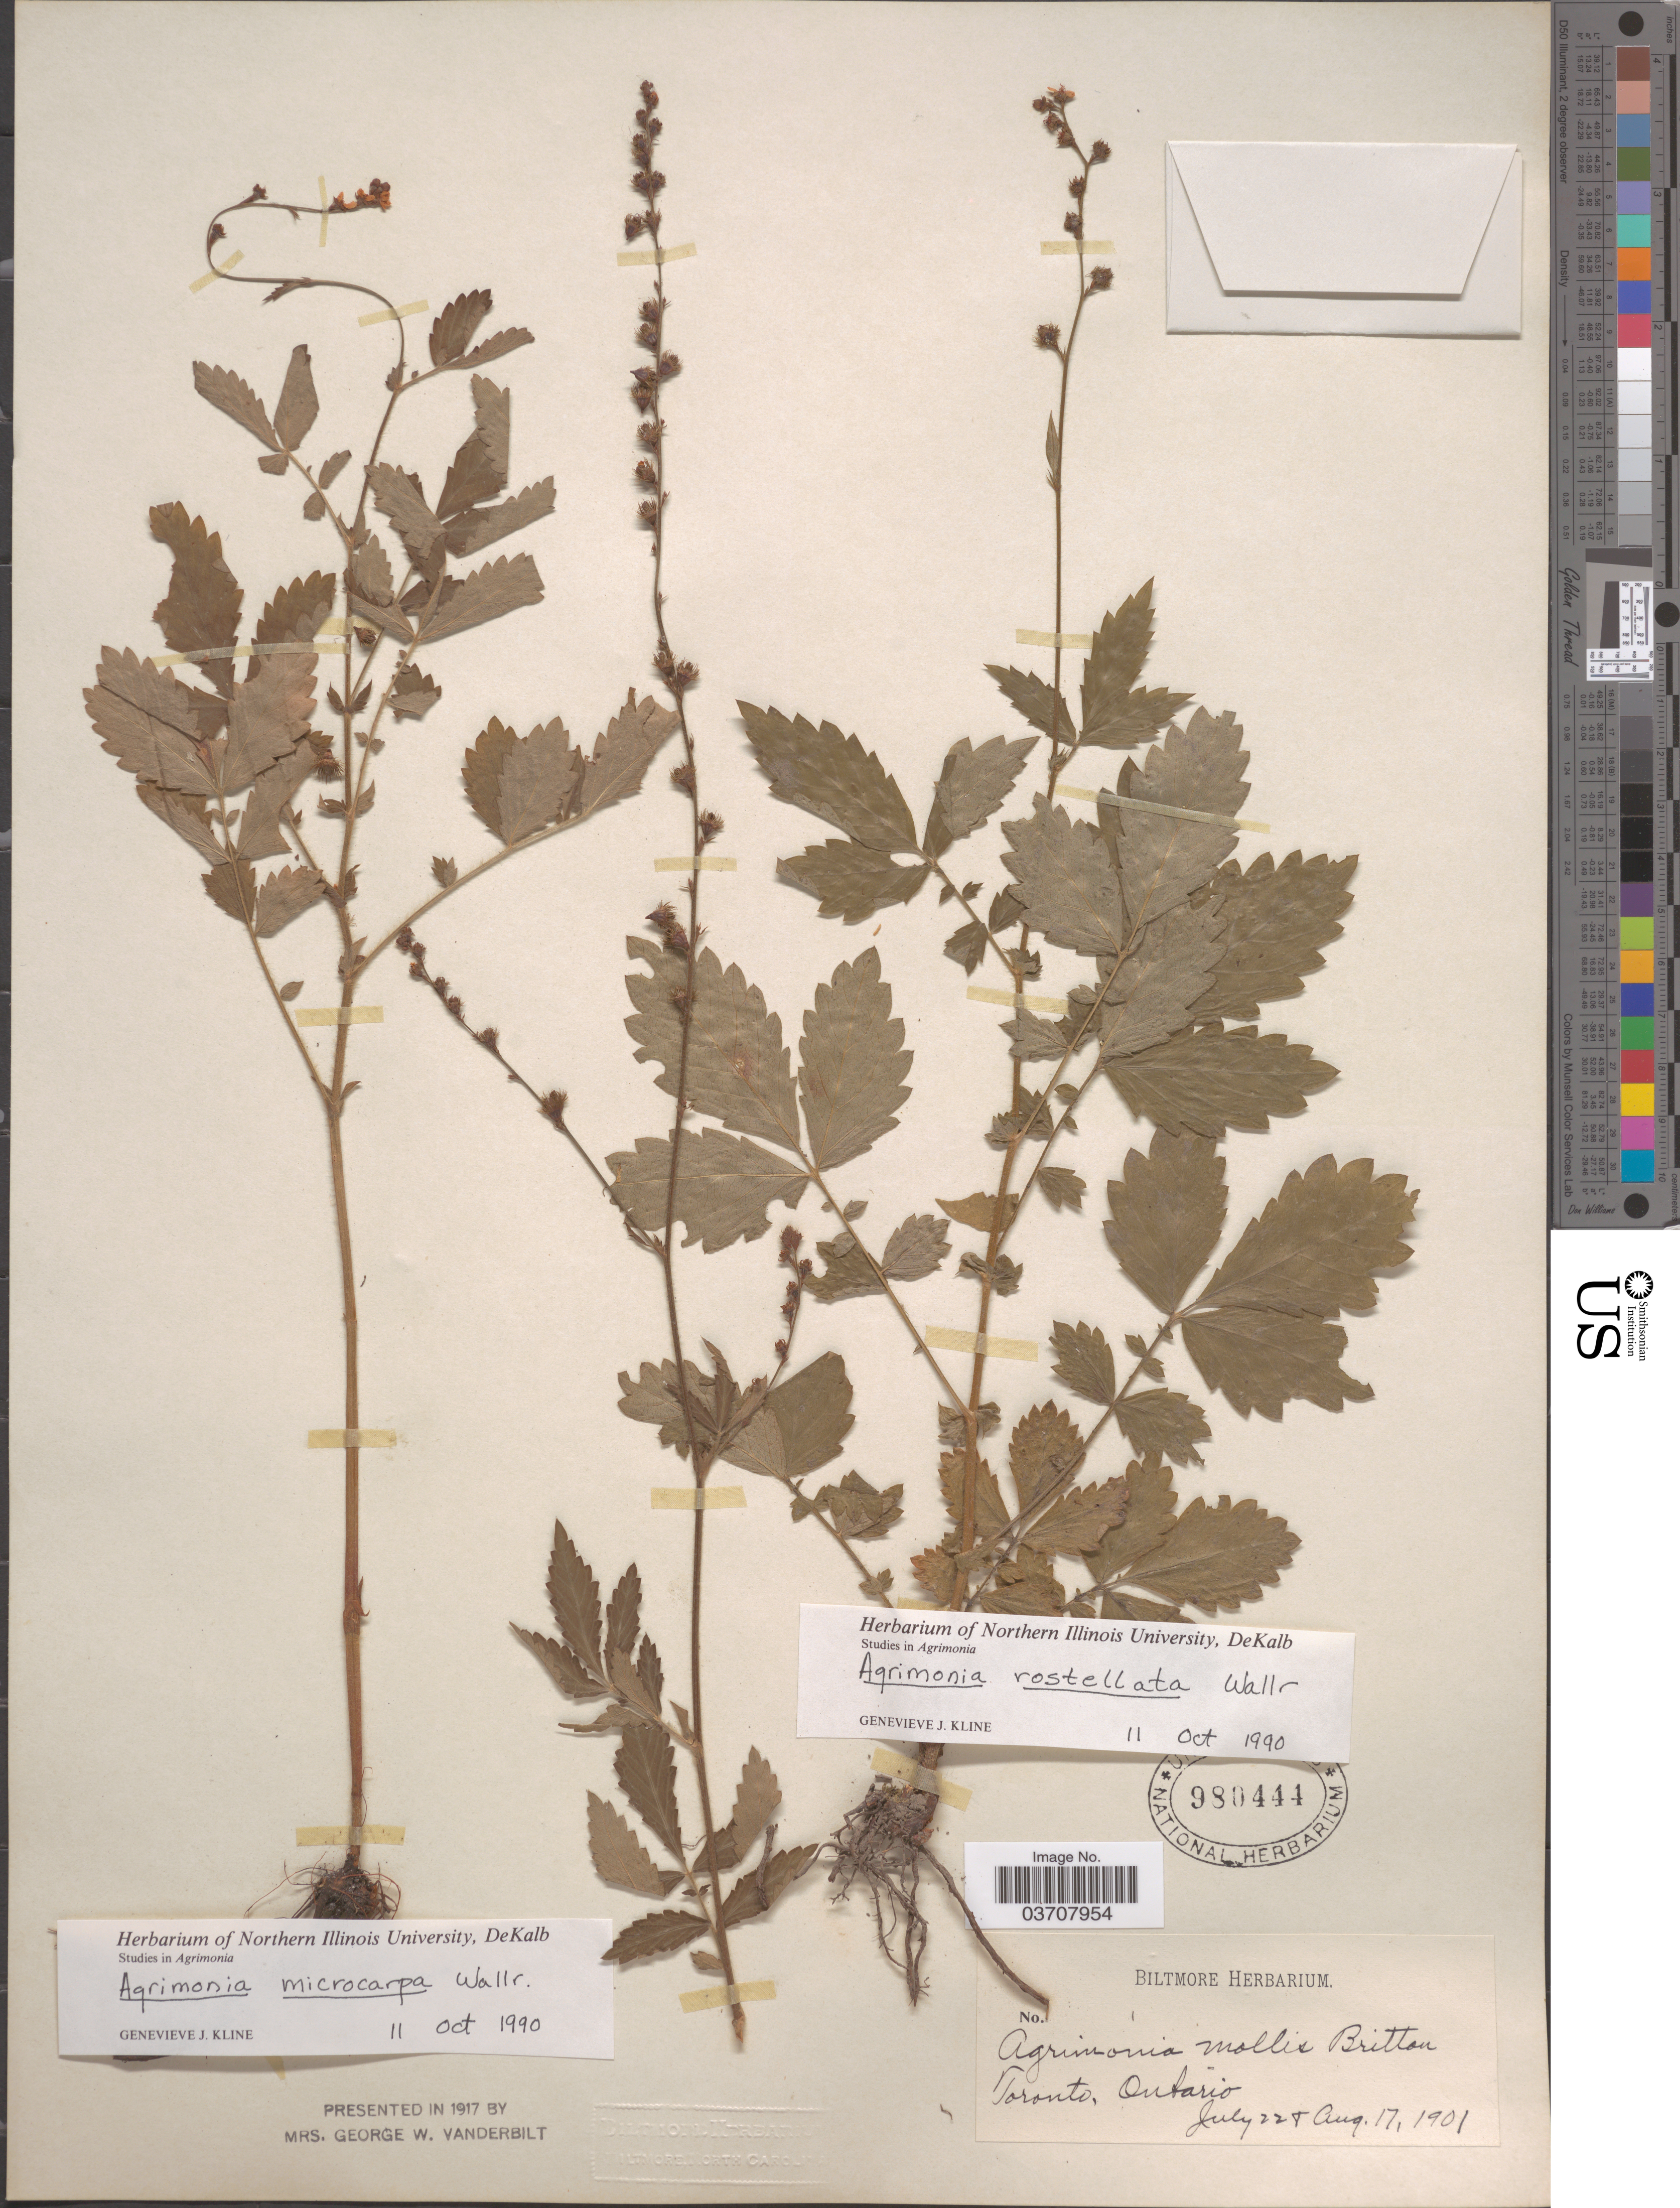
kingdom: Plantae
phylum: Tracheophyta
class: Magnoliopsida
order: Rosales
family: Rosaceae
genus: Agrimonia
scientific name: Agrimonia rostellata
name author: Wallr.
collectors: ex herb. Biltmore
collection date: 1901-07-22/1901-08-17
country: Canada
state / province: Ontario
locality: Toronto.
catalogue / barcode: US 980444